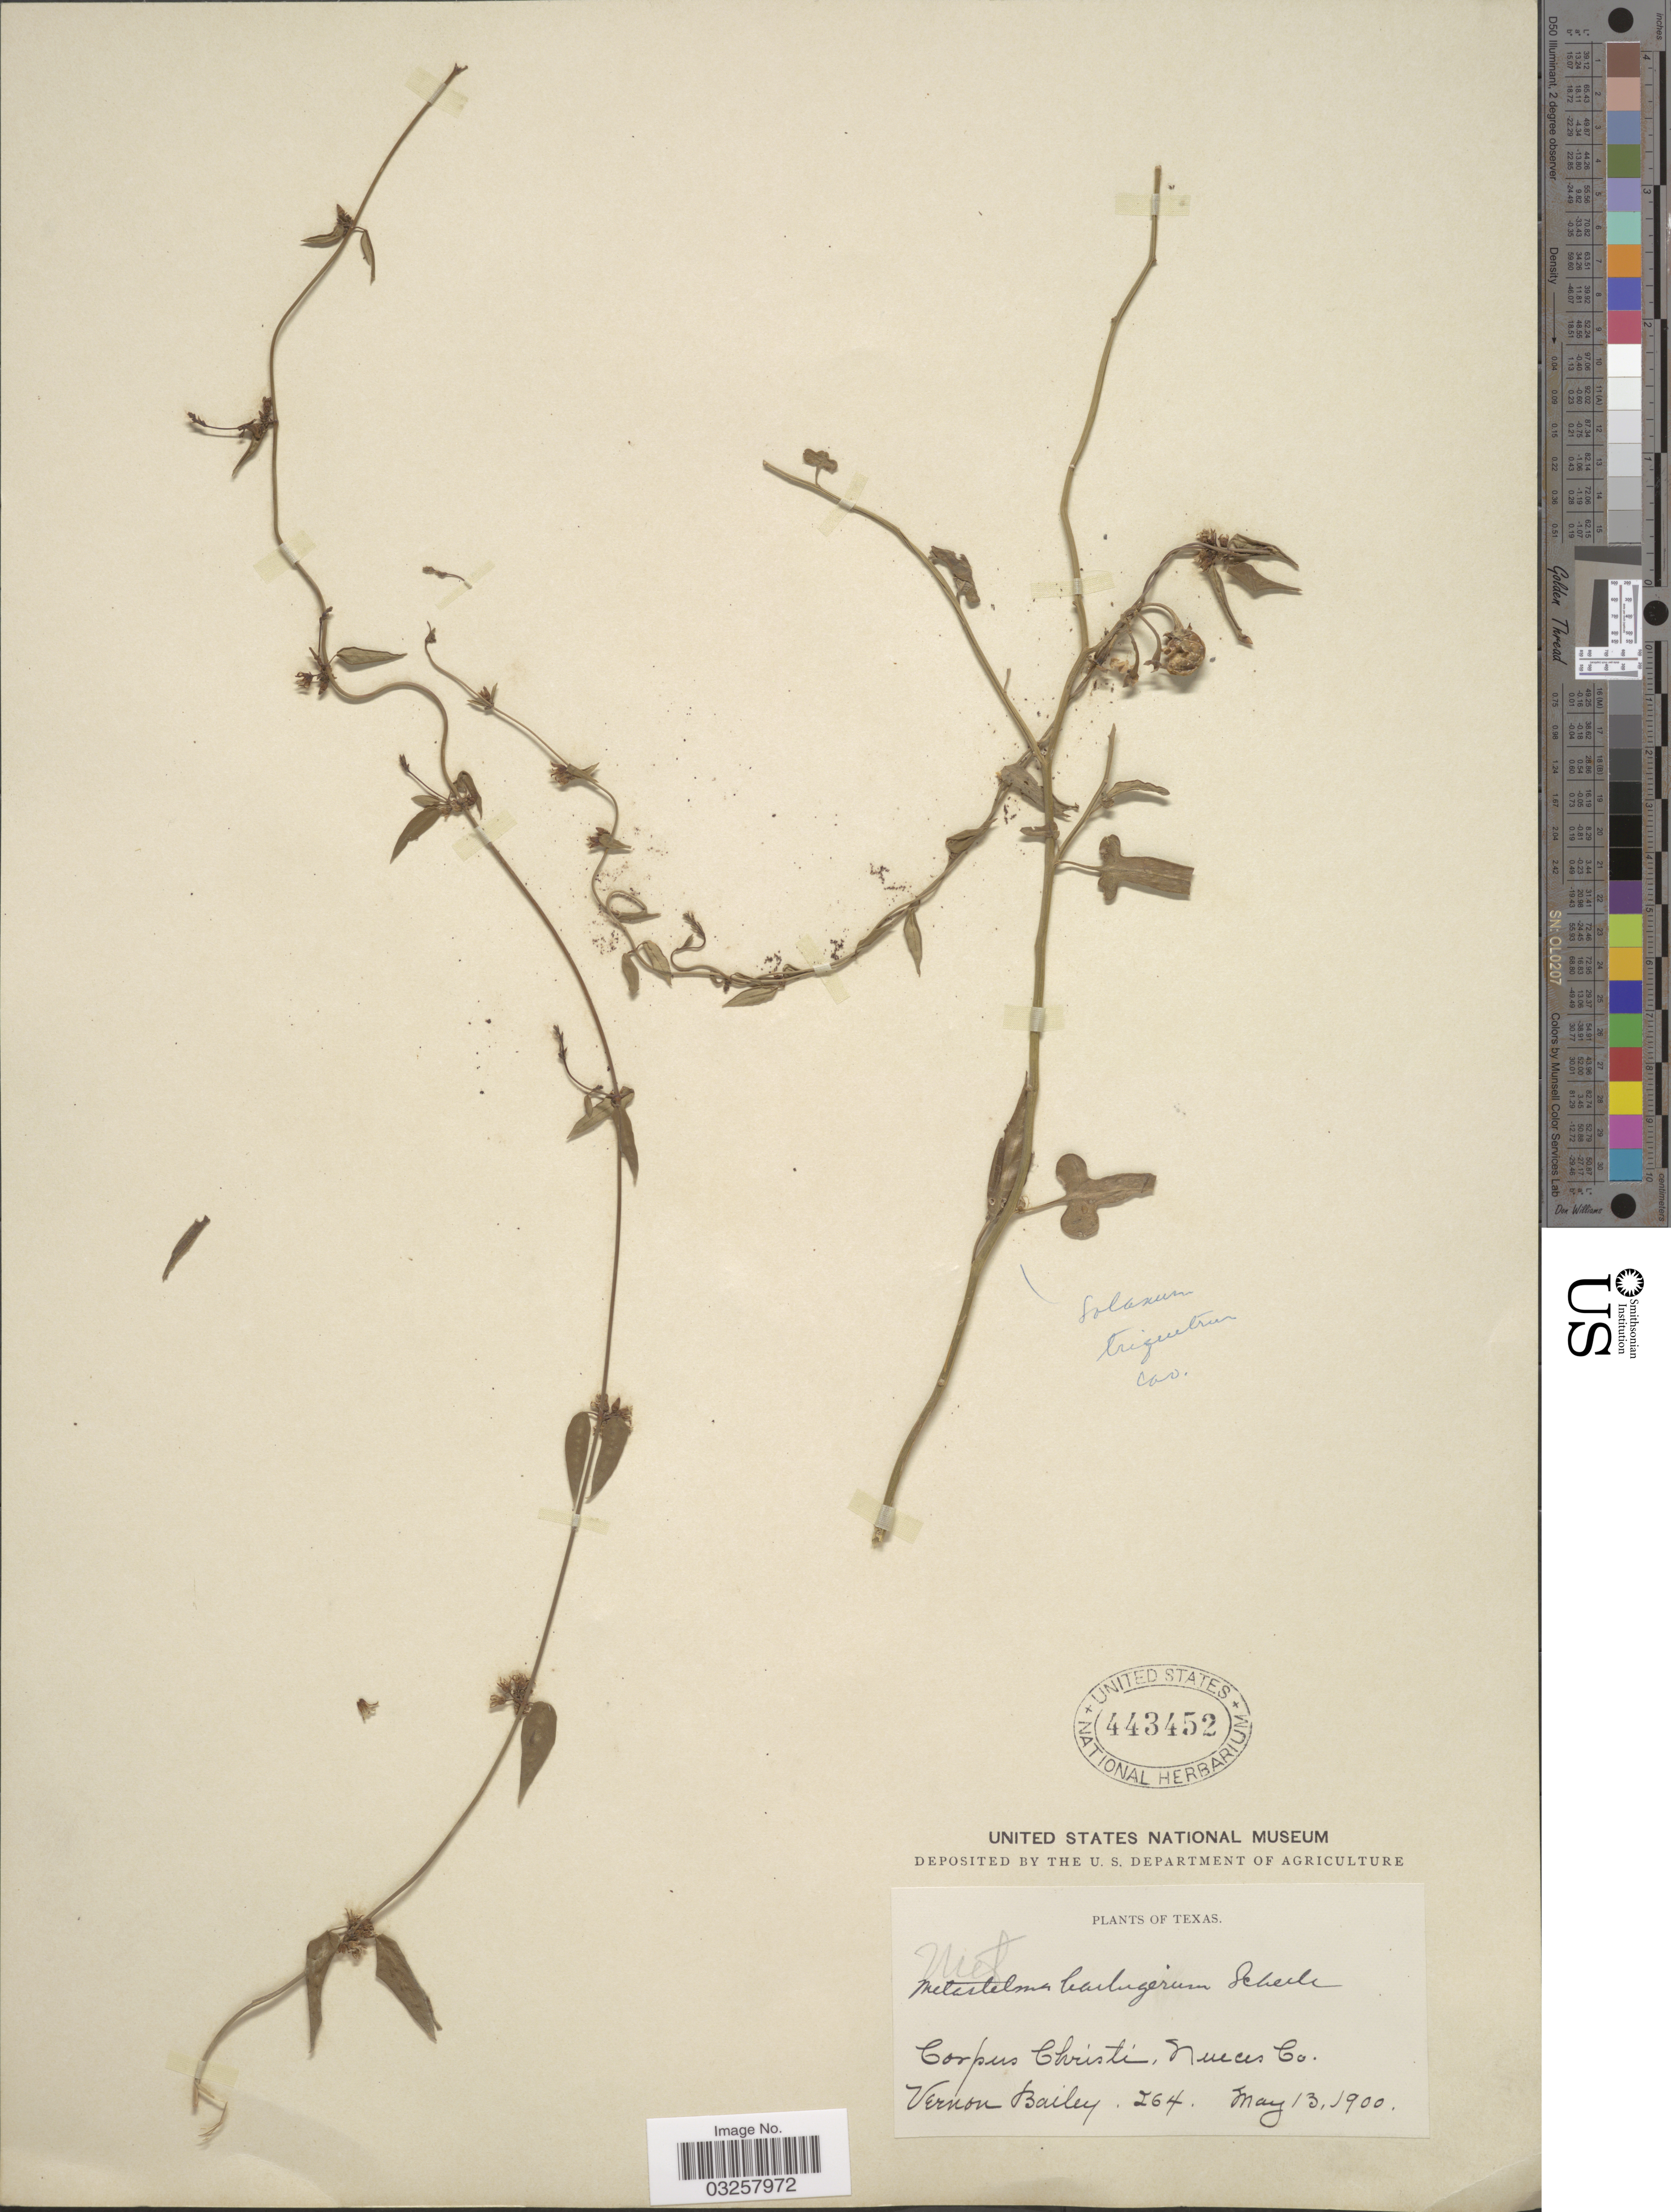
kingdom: Plantae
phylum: Tracheophyta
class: Magnoliopsida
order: Gentianales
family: Apocynaceae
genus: Metastelma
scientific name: Metastelma barbigerum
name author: Scheele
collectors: V. O. Bailey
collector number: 264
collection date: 1900-05-13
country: United States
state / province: Texas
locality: Corpus Christi, Nueces Co.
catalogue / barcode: US 443452